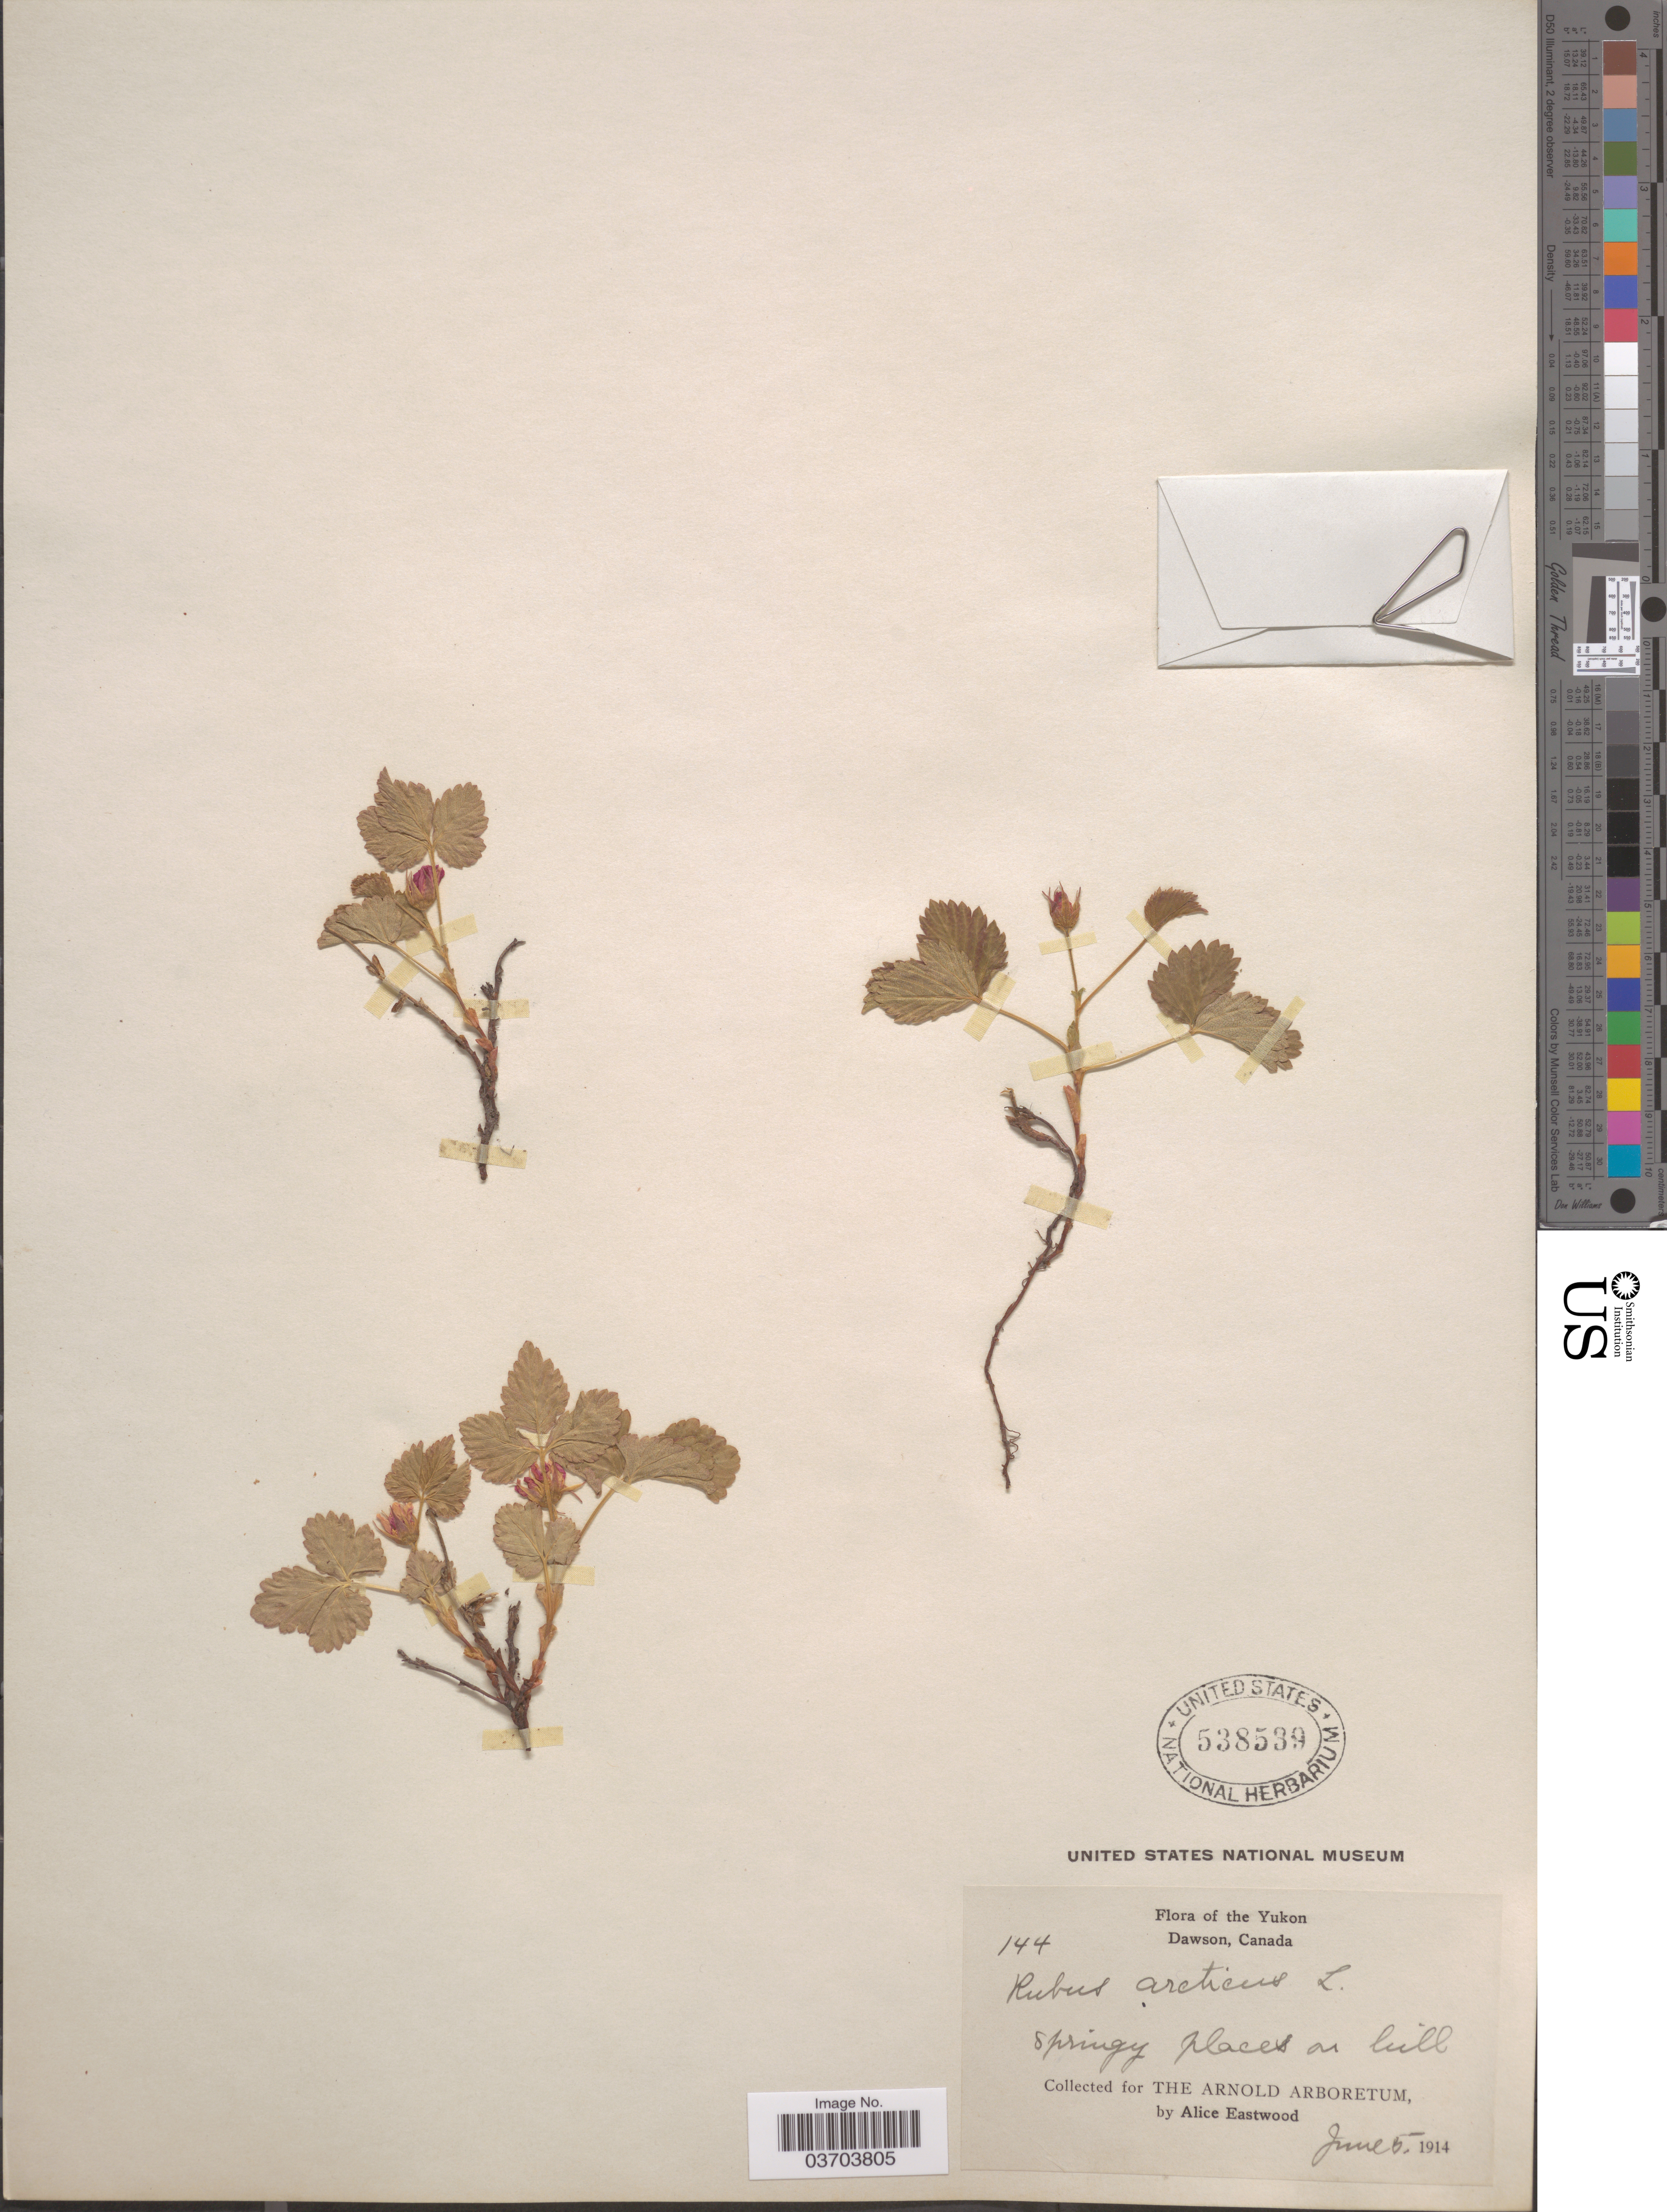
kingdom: Plantae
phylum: Tracheophyta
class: Magnoliopsida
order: Rosales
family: Rosaceae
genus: Rubus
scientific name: Rubus acaulis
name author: Michx.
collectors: A. Eastwood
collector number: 144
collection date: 1914-06-05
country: Canada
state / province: Yukon Territory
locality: Dawson.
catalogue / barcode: US 538589